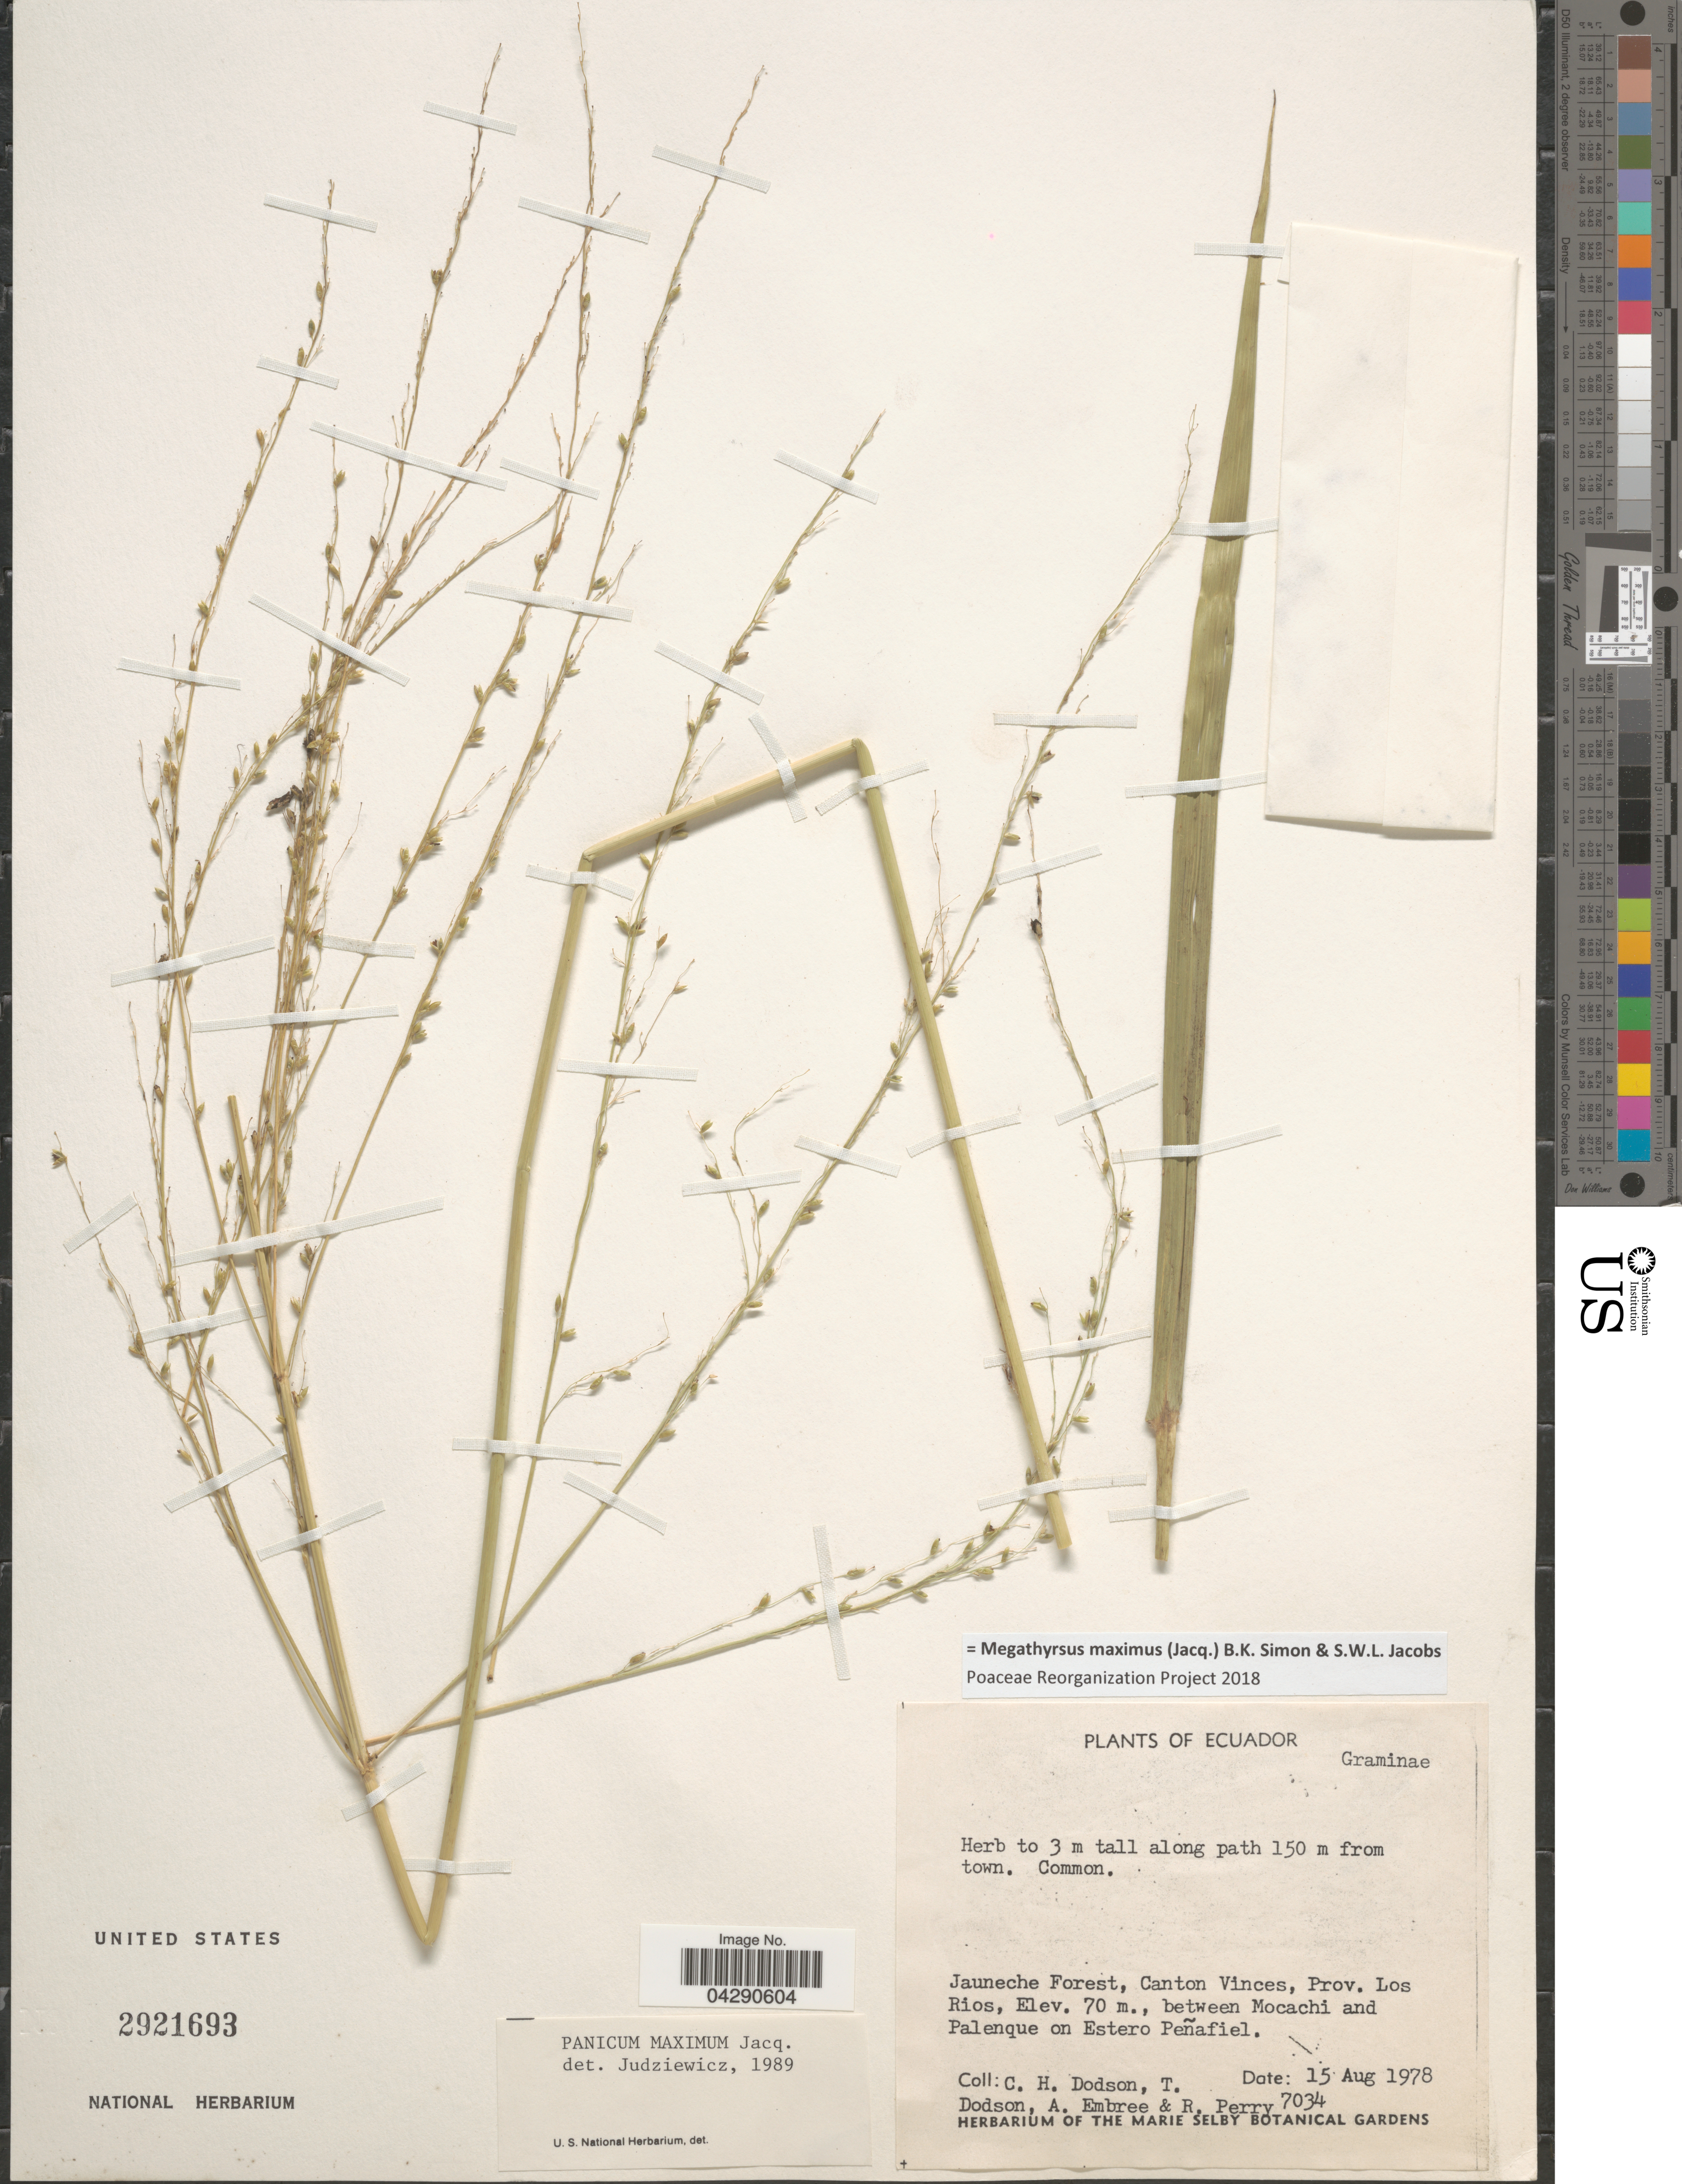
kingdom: Plantae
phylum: Tracheophyta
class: Liliopsida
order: Poales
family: Poaceae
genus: Megathyrsus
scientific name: Megathyrsus maximus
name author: (Jacq.) B.K. Simon & S.W.L. Jacobs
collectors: C. H. Dodson, T. Dodson, A. Embree & R. Perry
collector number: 7034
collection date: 1978-08-15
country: Ecuador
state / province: Los Ríos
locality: Jauneche Forest, Canton Vinces, between Mocachi and Palenque on Estero Peñafiel.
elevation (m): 70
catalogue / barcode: US 2921693